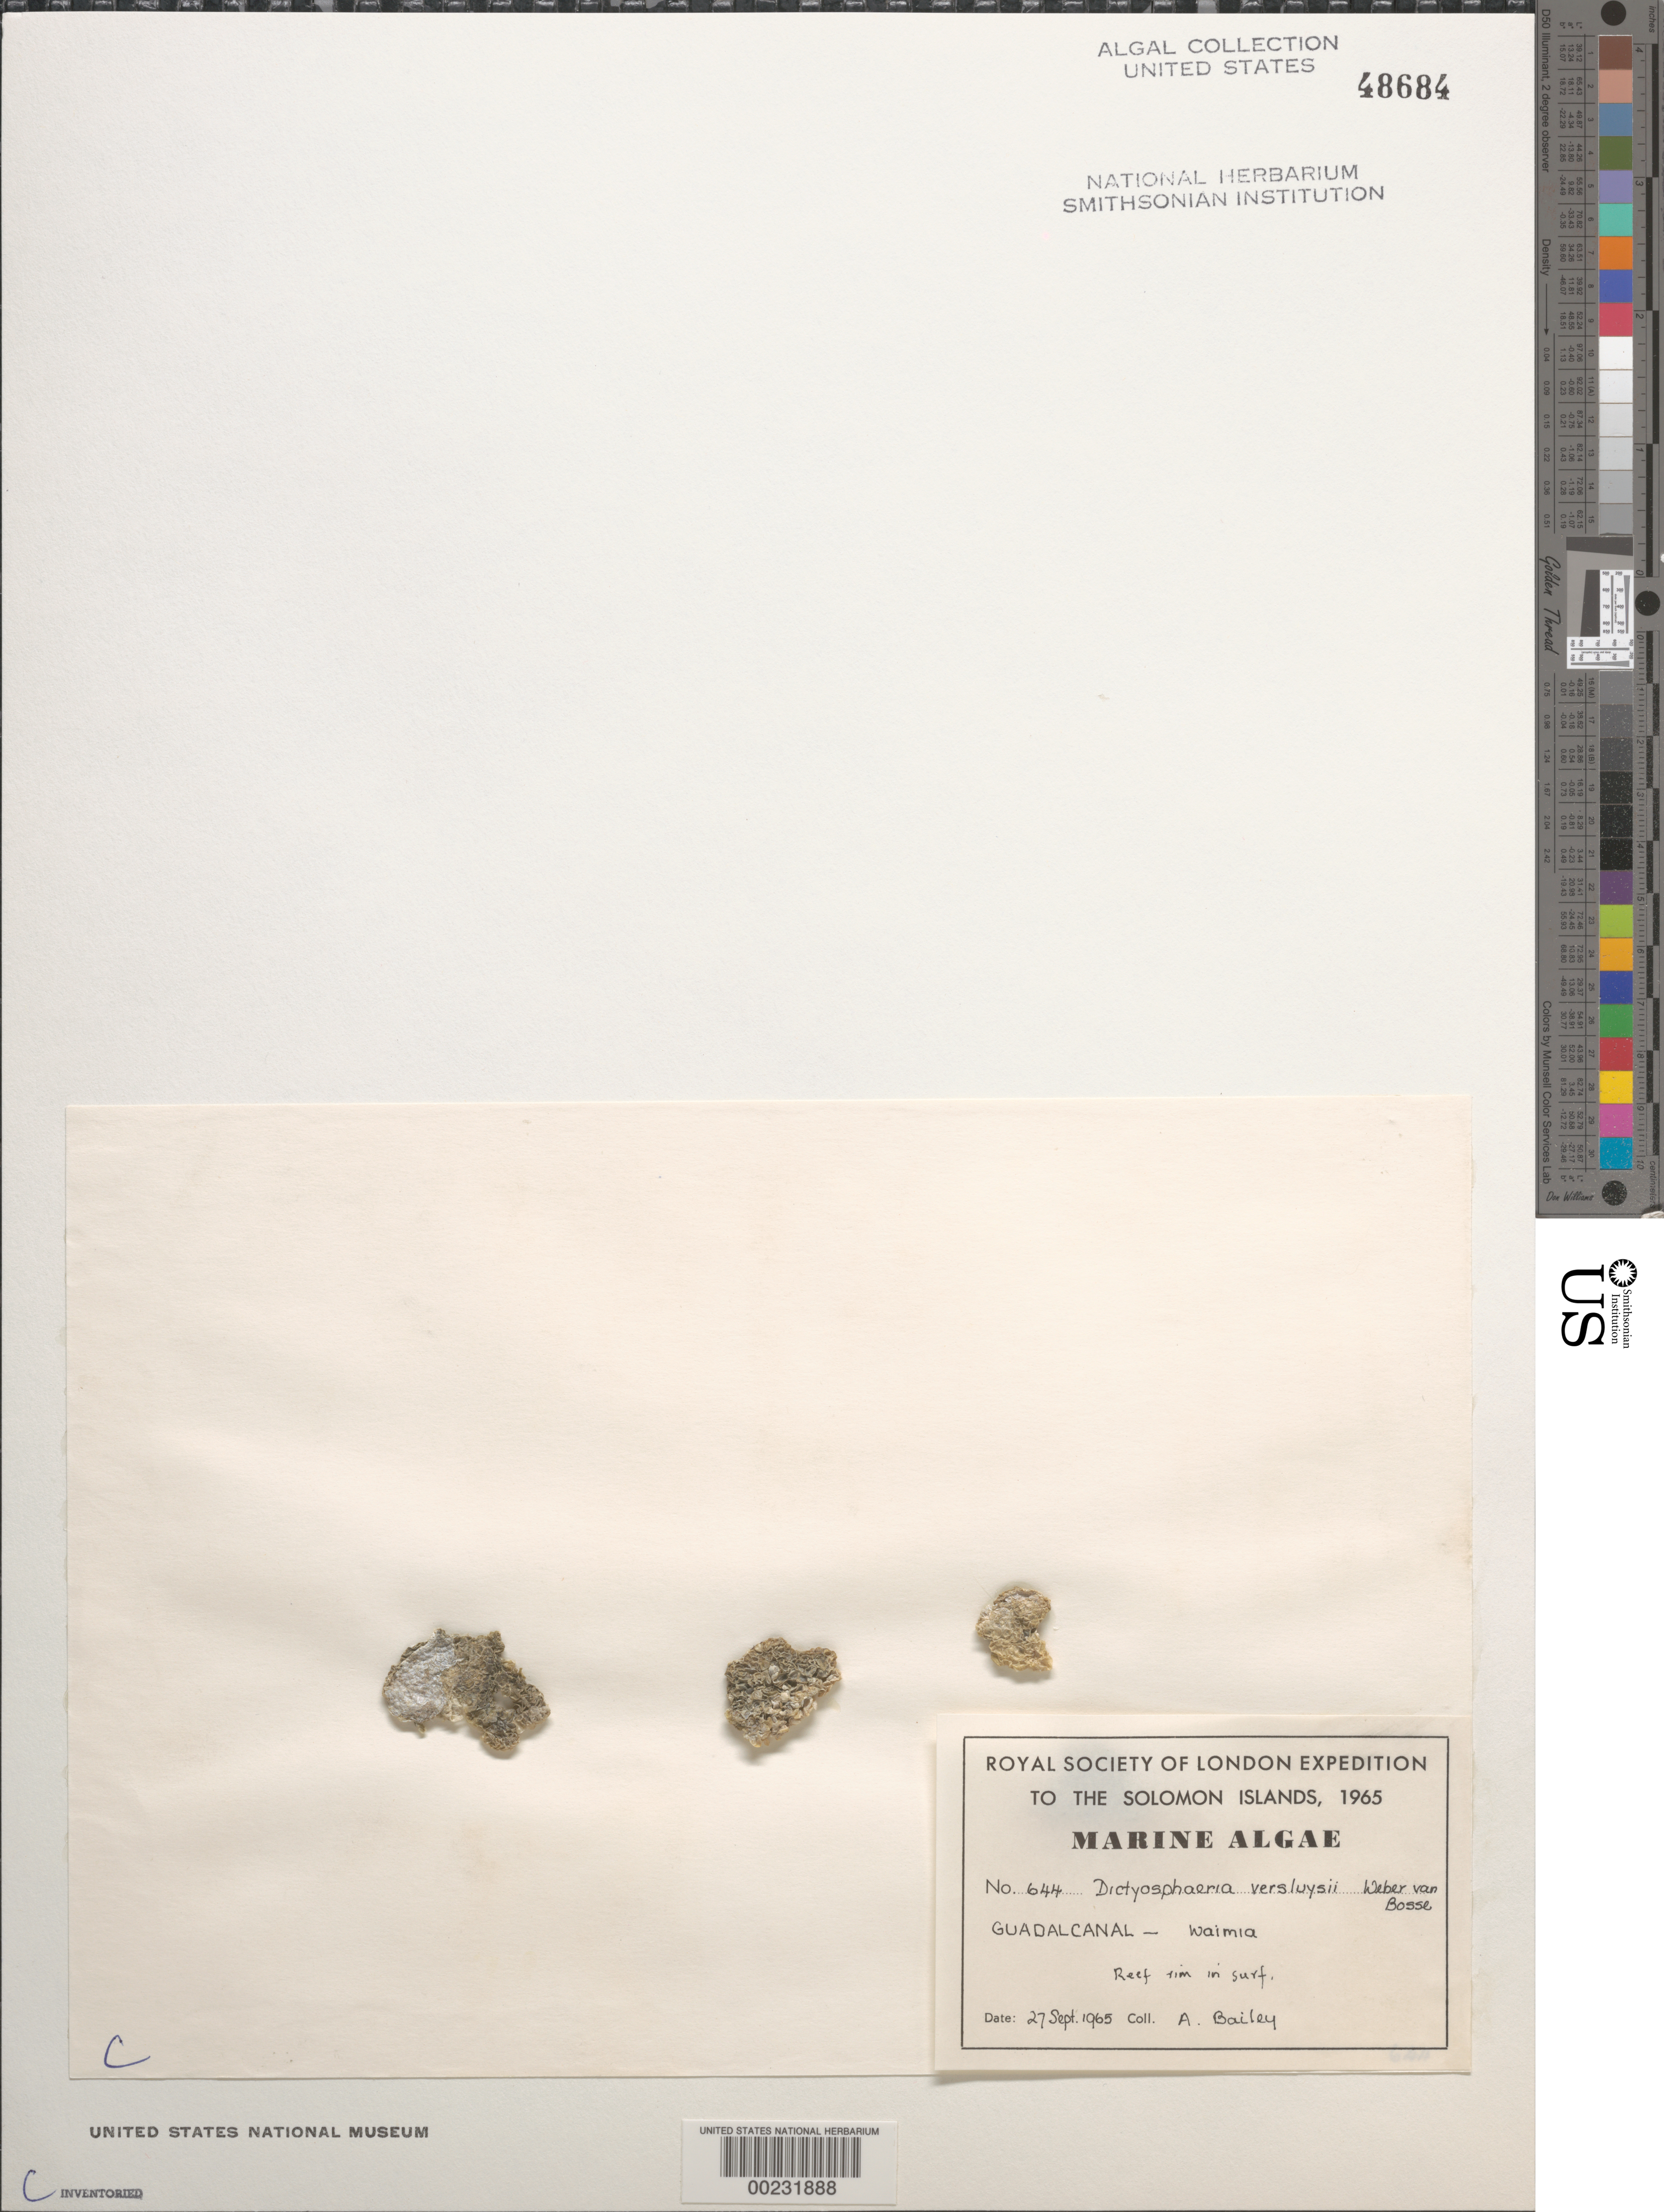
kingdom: Plantae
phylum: Chlorophyta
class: Ulvophyceae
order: Siphonocladales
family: Siphonocladaceae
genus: Dictyosphaeria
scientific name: Dictyosphaeria versluysii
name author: Weber Bosse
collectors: A. Bailey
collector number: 644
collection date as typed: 27 Sep 1965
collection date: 1965-09-27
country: Solomon Islands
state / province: Guadalcanal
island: Guadalcanal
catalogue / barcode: US 48684